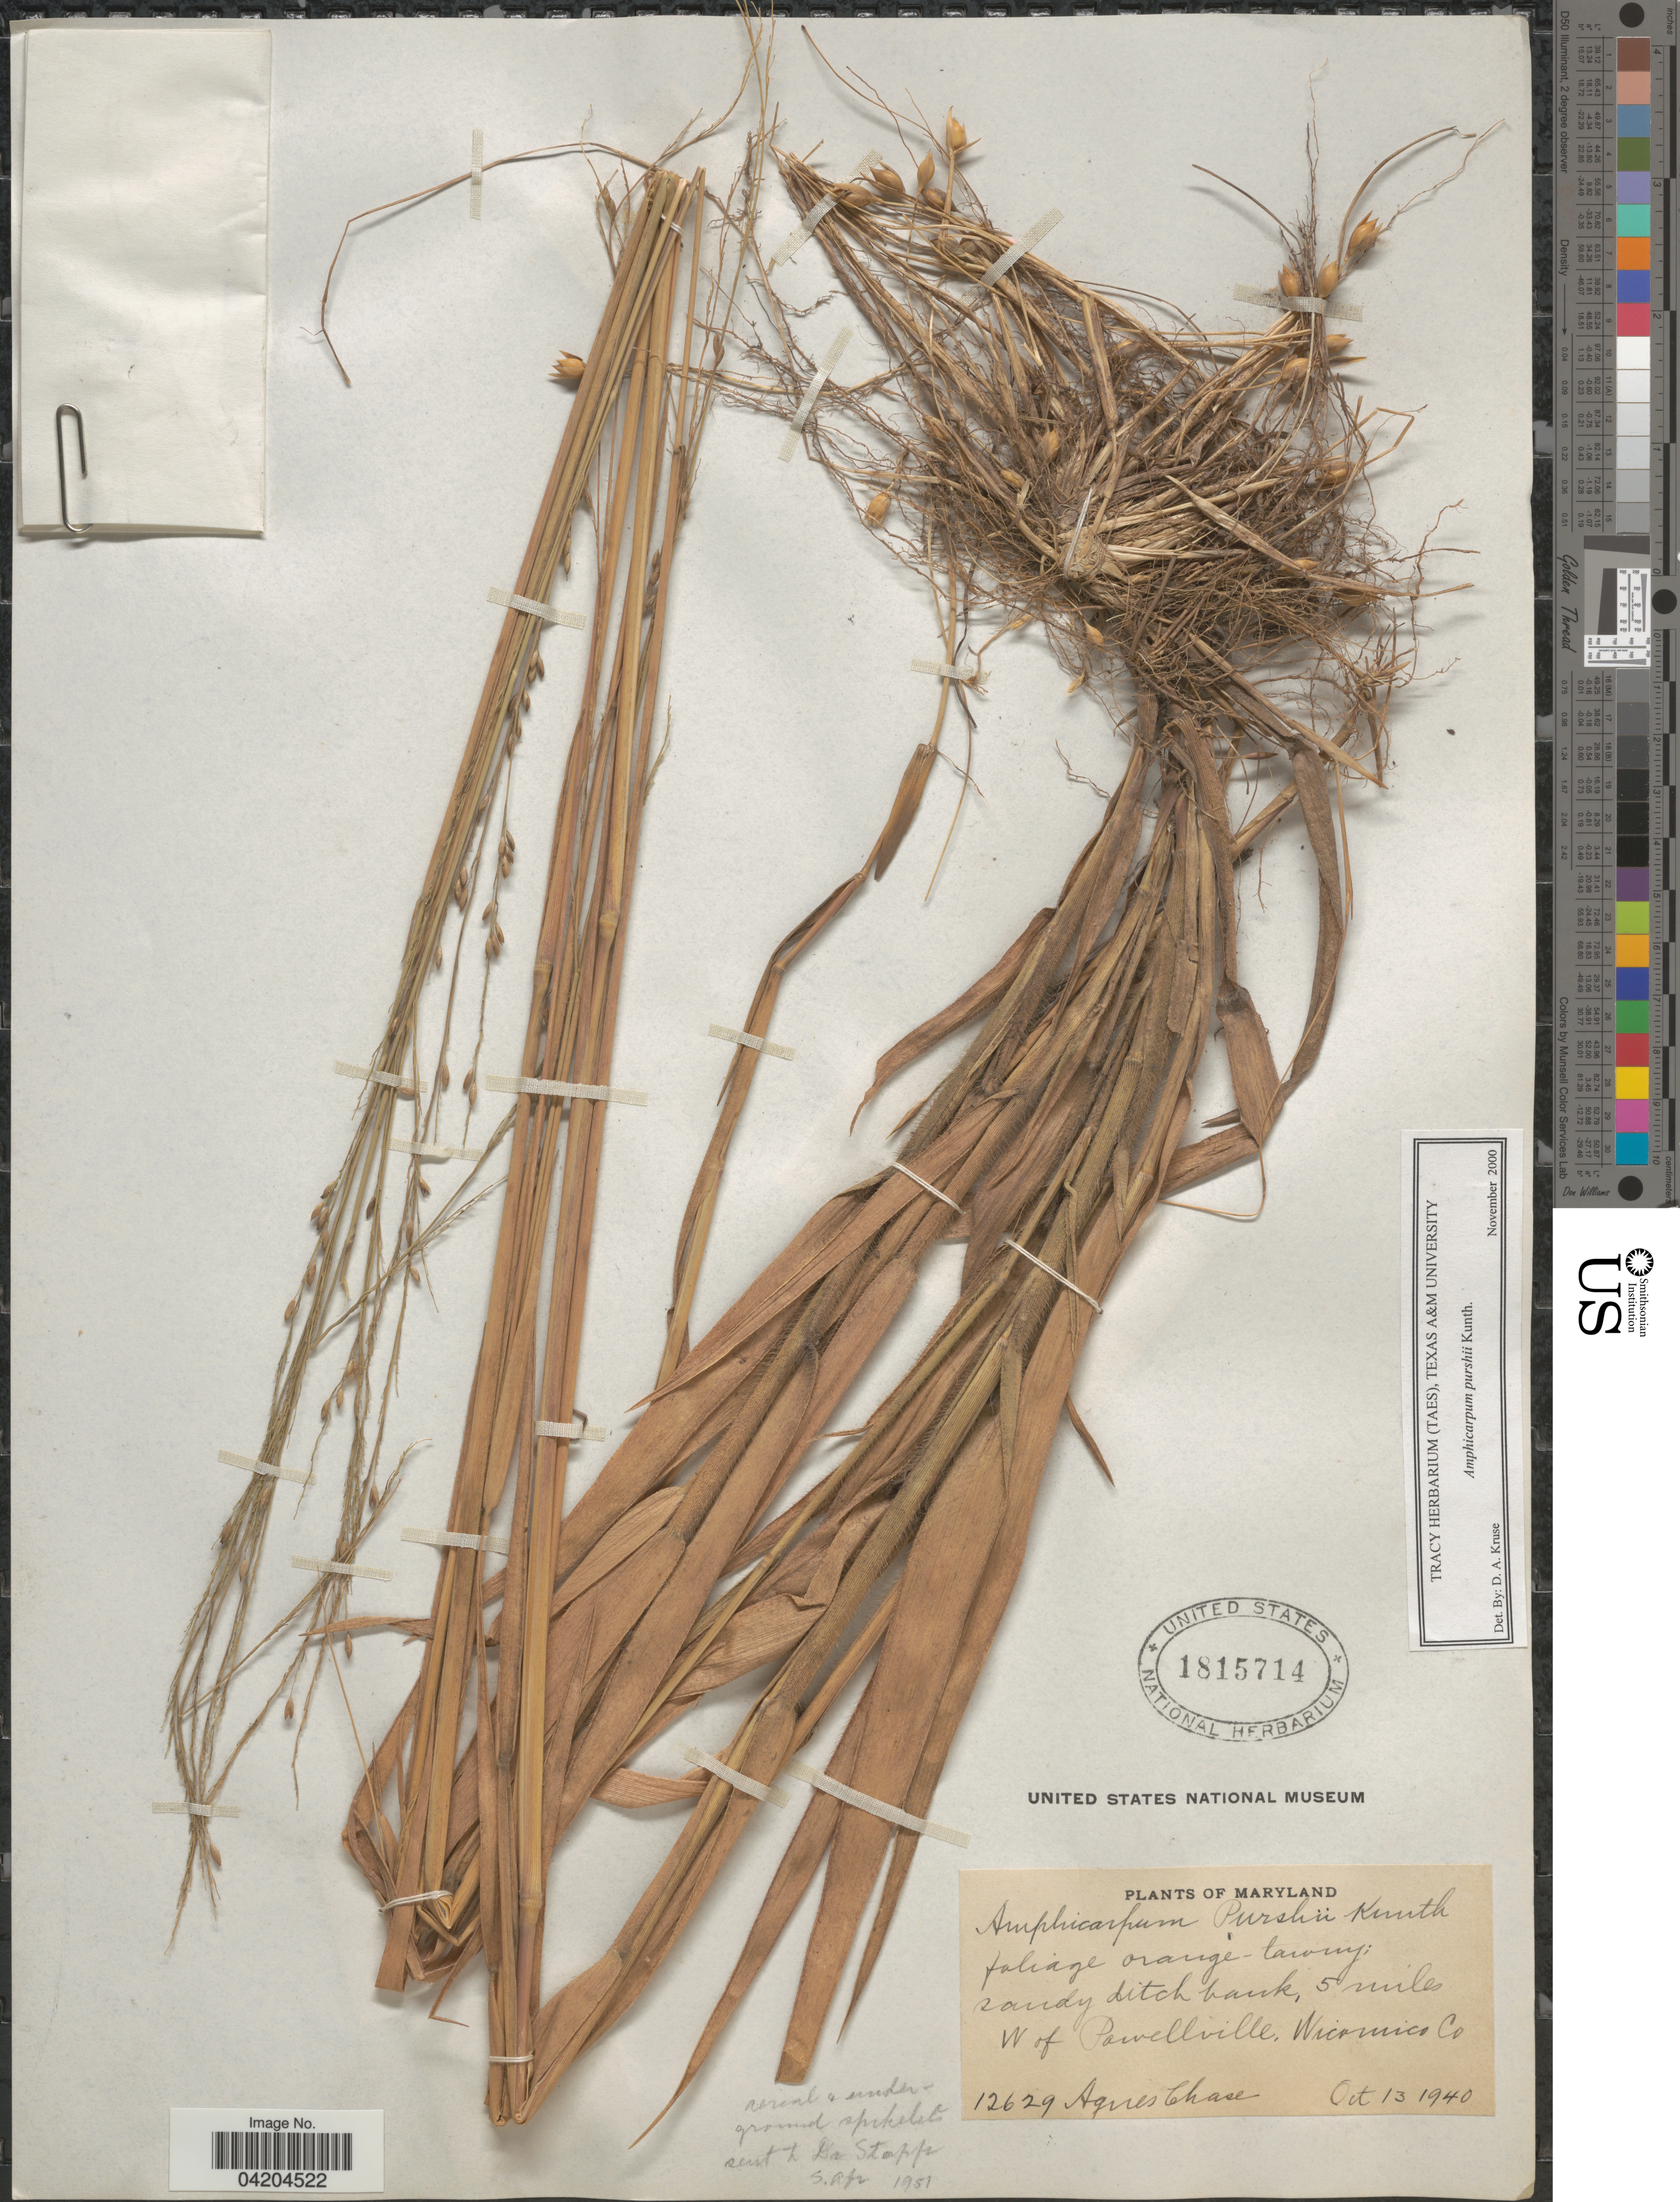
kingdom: Plantae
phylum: Tracheophyta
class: Liliopsida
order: Poales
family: Poaceae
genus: Amphicarpum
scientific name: Amphicarpum amphicarpon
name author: (Pursh) Nash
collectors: A. Chase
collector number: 12629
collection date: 1940-10-13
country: United States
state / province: Maryland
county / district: Wicomico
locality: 5 miles W of Powellville, Wicomico Co.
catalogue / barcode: US 1815714